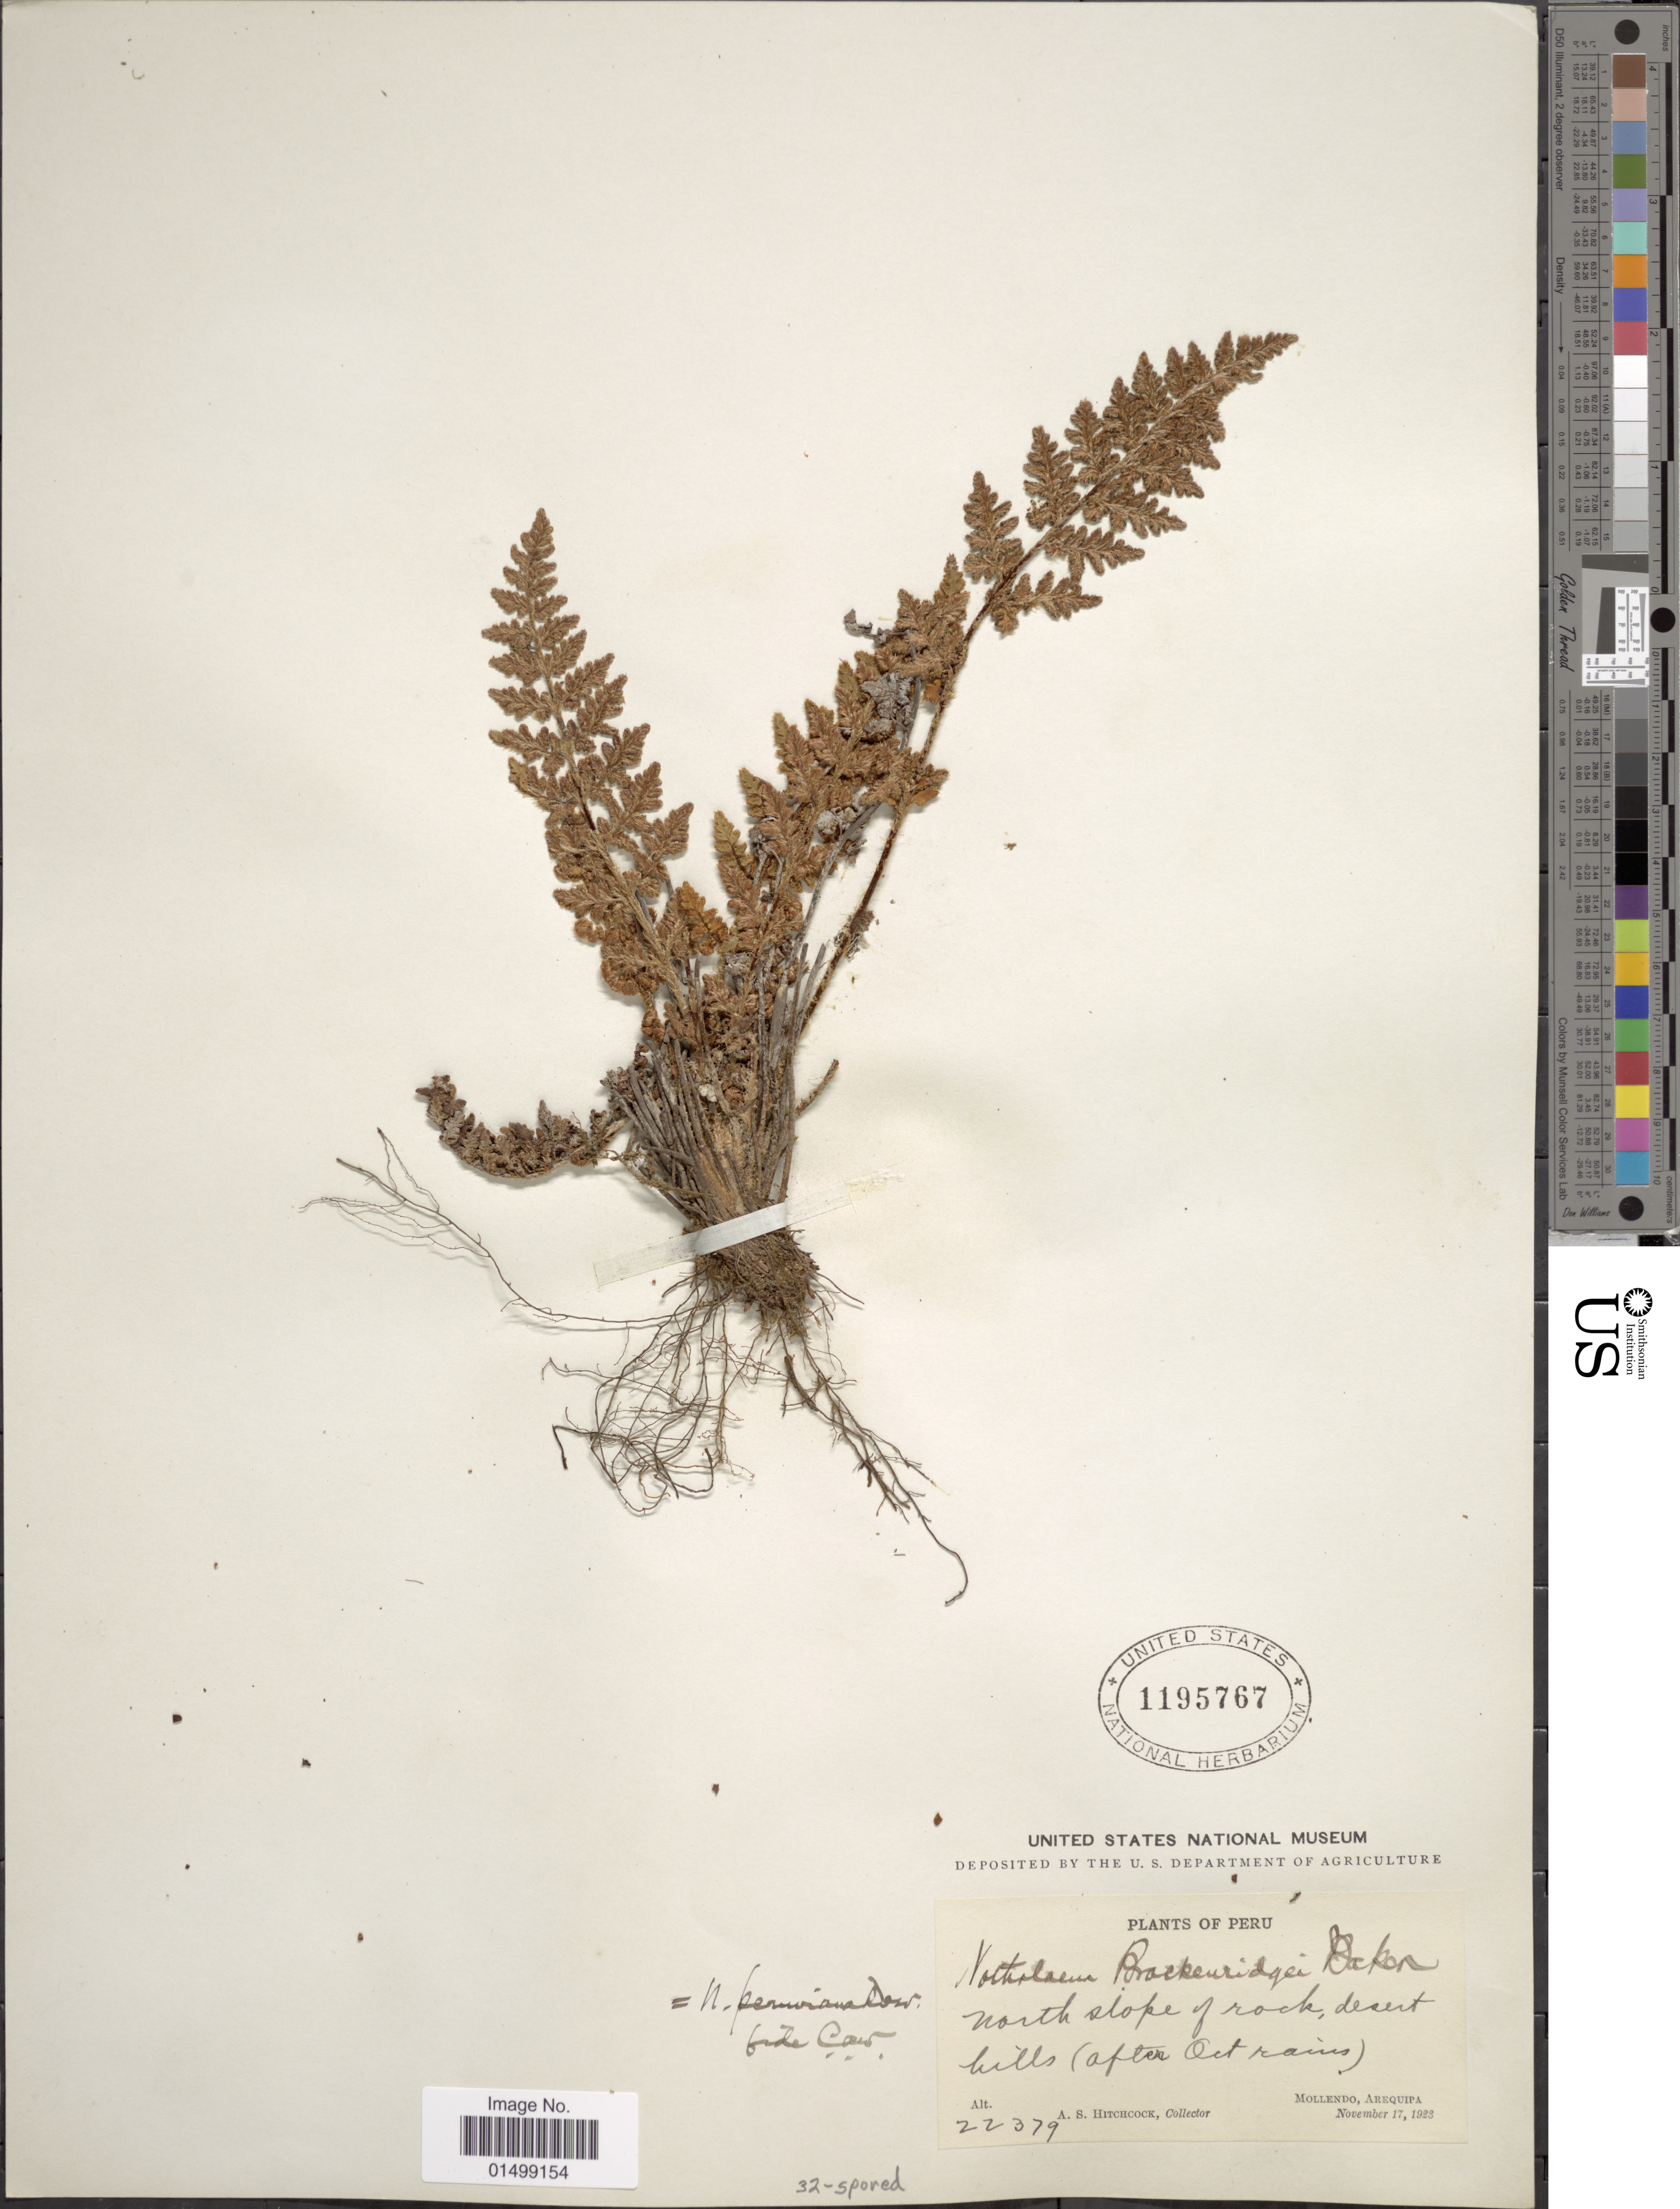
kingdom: Plantae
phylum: Tracheophyta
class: Polypodiopsida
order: Polypodiales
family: Pteridaceae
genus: Cheilanthes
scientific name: Cheilanthes peruviana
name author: (Desv.) T. Moore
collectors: A. S. Hitchcock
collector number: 22379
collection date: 1923-11-17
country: Peru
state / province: Arequipa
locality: Mollendo, North slope of rock, desert hills (after Oct rains).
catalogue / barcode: US 1195767